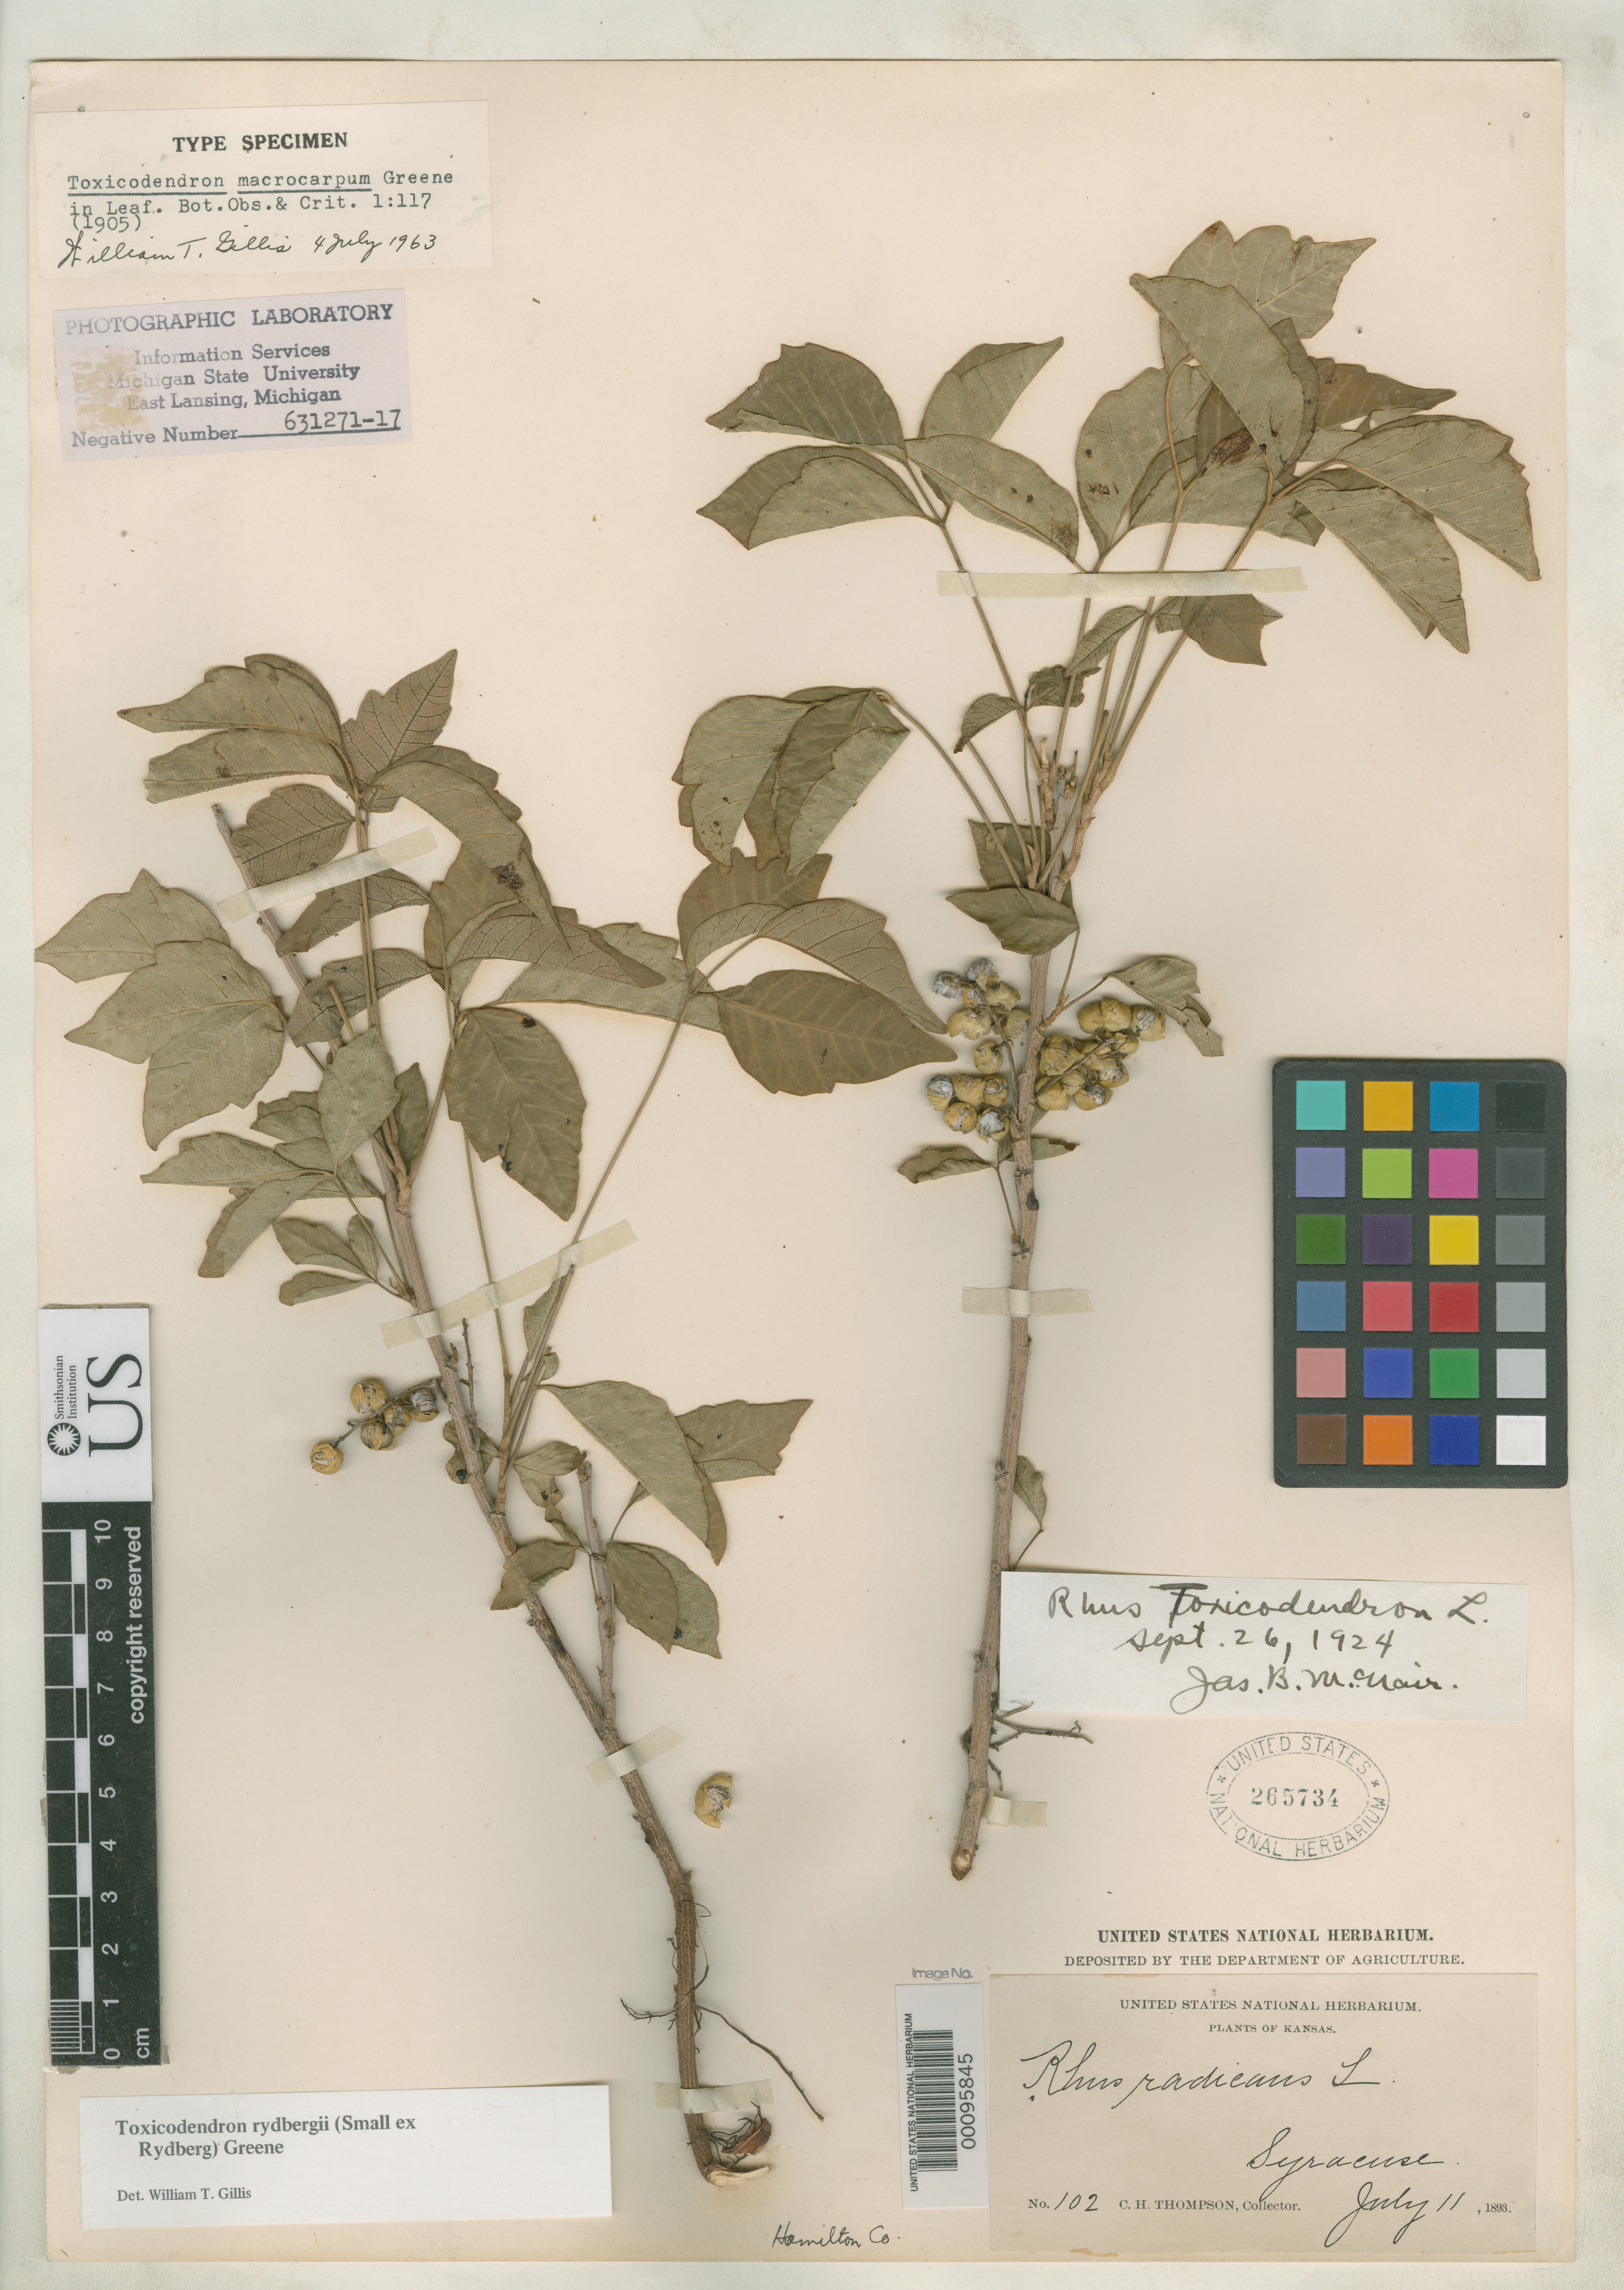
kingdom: Plantae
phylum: Tracheophyta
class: Magnoliopsida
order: Sapindales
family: Anacardiaceae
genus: Toxicodendron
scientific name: Toxicodendron macrocarpum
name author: Greene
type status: Holotype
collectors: C. H. Thompson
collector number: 102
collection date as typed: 11 Jul 1893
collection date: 1893-07-11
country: United States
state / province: Kansas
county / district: Hamilton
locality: Near Syracuse.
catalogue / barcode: US 265734